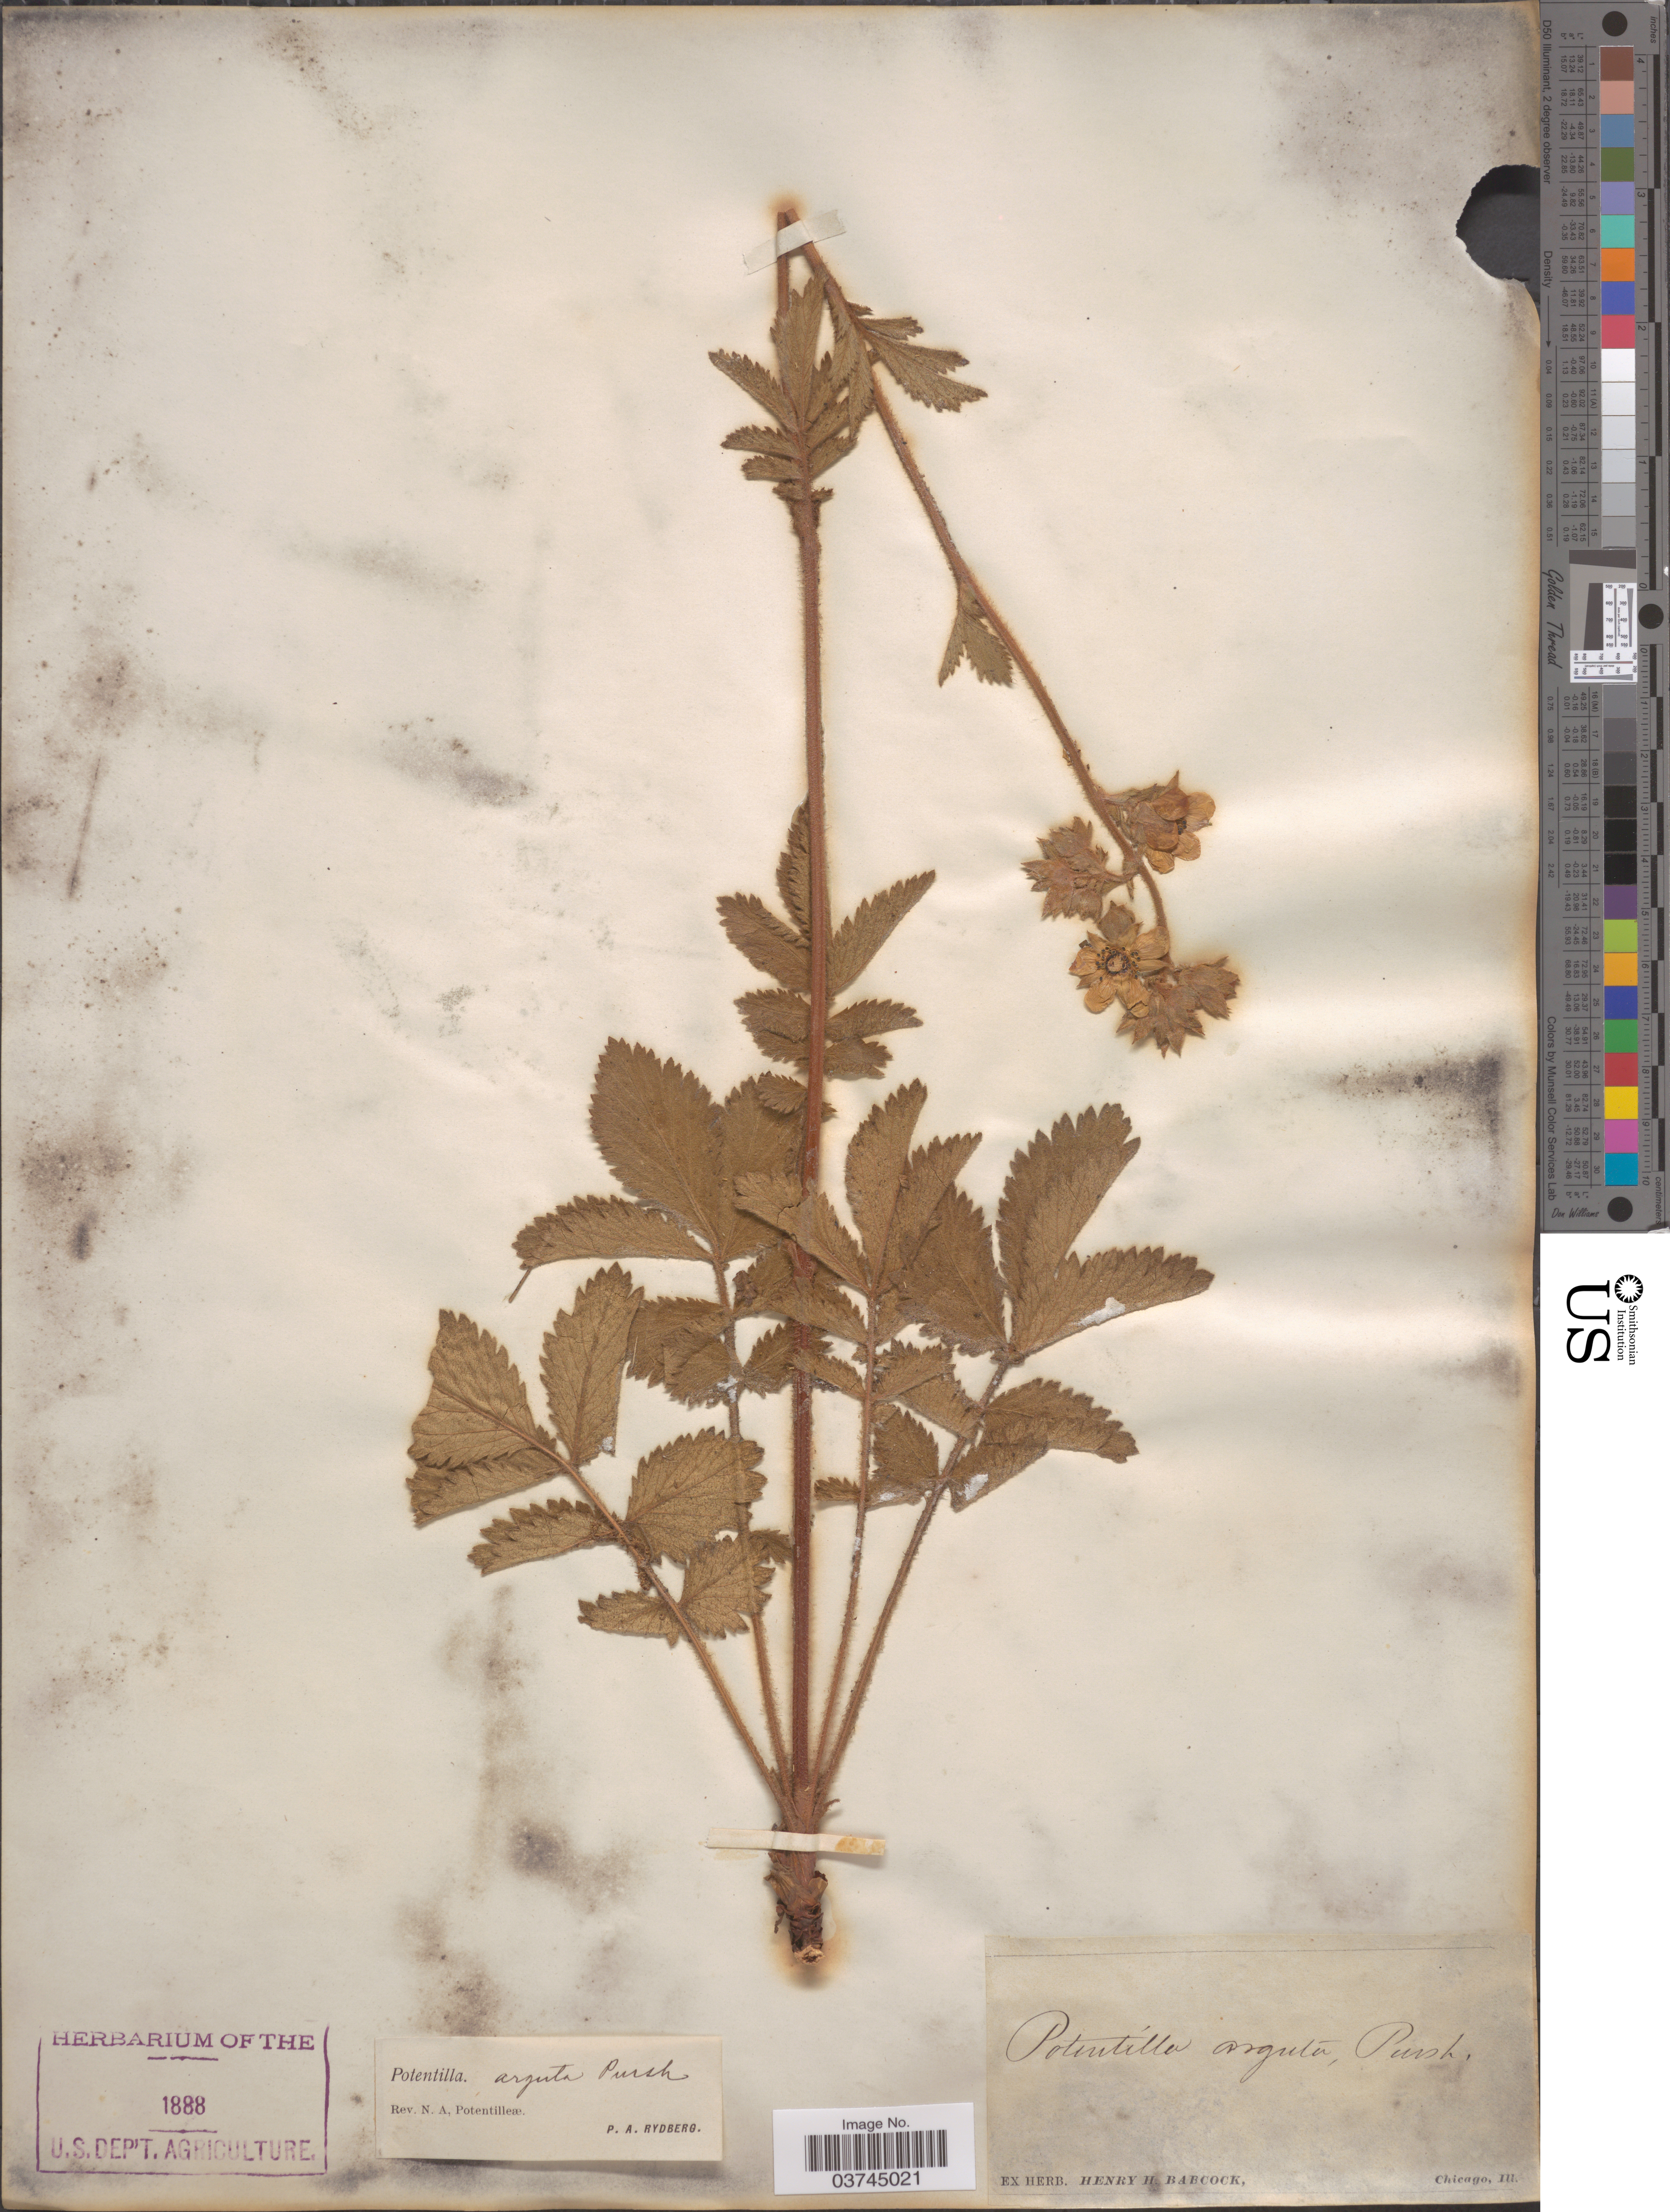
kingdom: Plantae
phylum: Tracheophyta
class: Magnoliopsida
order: Rosales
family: Rosaceae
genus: Drymocallis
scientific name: Drymocallis arguta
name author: (Pursh) Rydb.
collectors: ex herb. Henry Homes Babcock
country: United States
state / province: Illinois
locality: Chicago.